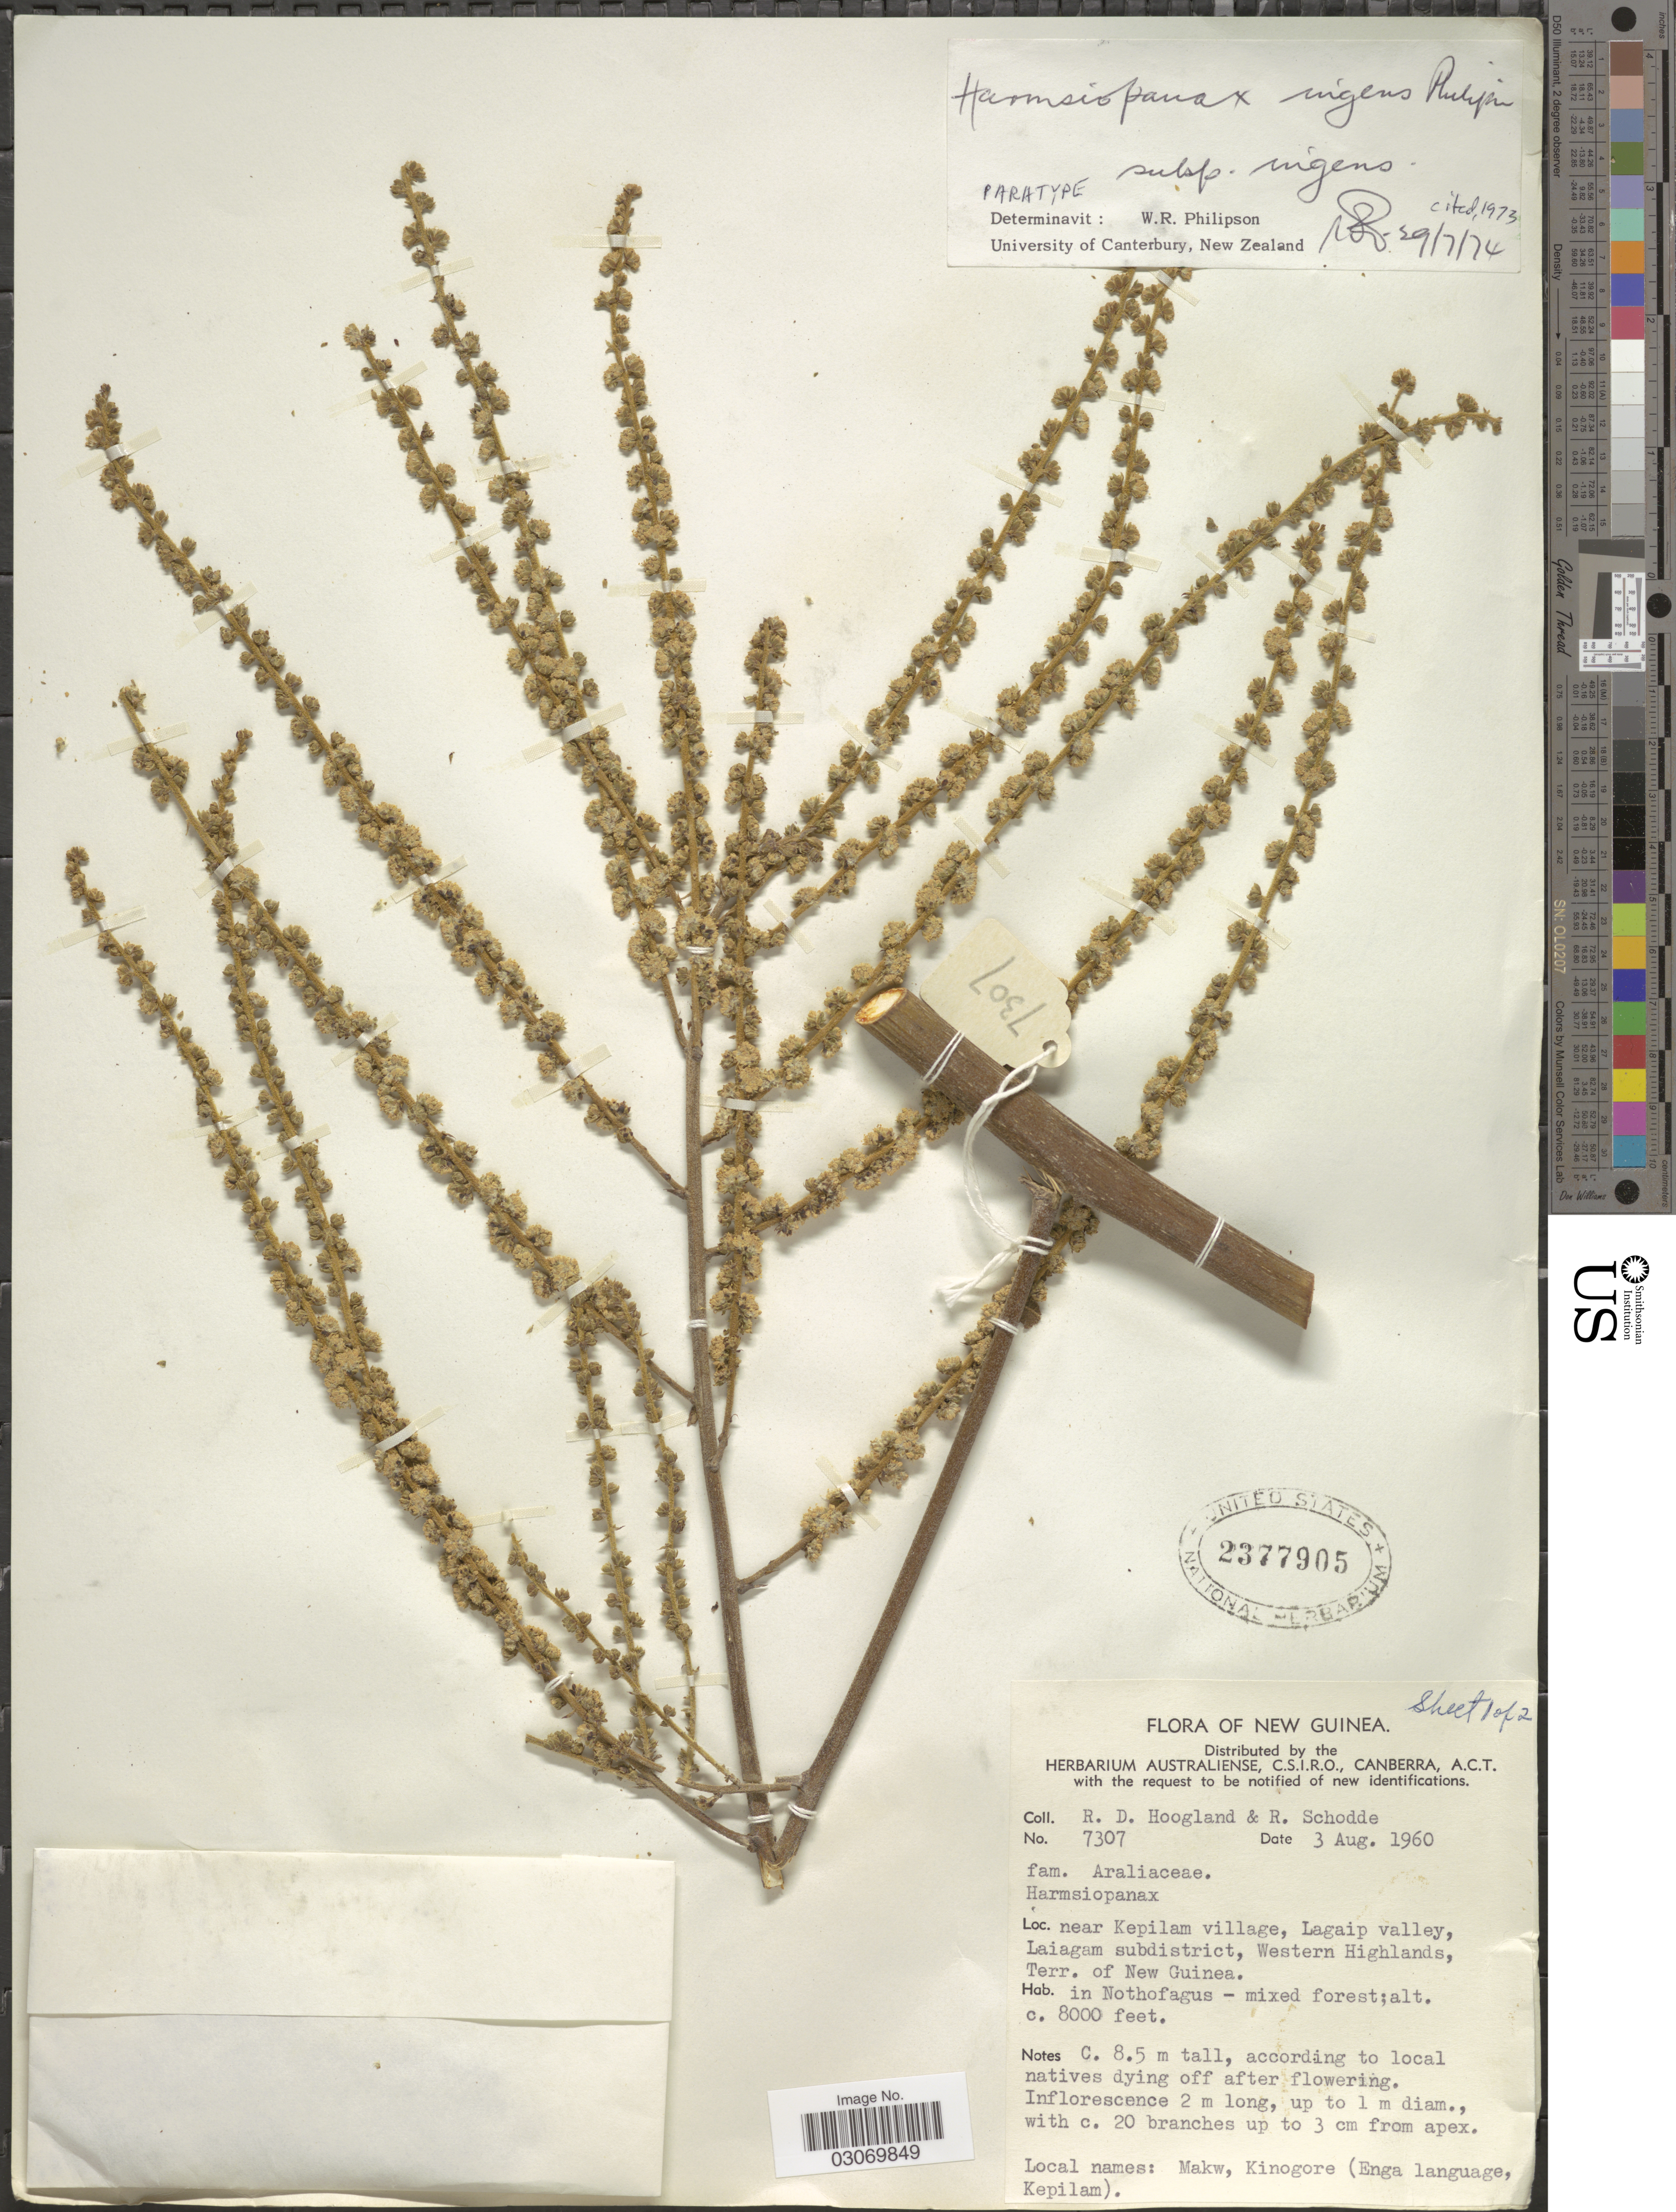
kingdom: Plantae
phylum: Tracheophyta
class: Magnoliopsida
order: Apiales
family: Araliaceae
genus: Harmsiopanax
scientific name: Harmsiopanax ingens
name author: Philipson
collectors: R. D. Hoogland & R. Schodde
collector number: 7307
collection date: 1960-08-03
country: Papua New Guinea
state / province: Western Highlands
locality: New Guinea, near Kepilam village, Lagaip valley, Laiagam subdistrict, Western Highlands, Terr. of New Guinea.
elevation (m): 2438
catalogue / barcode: US 2377905